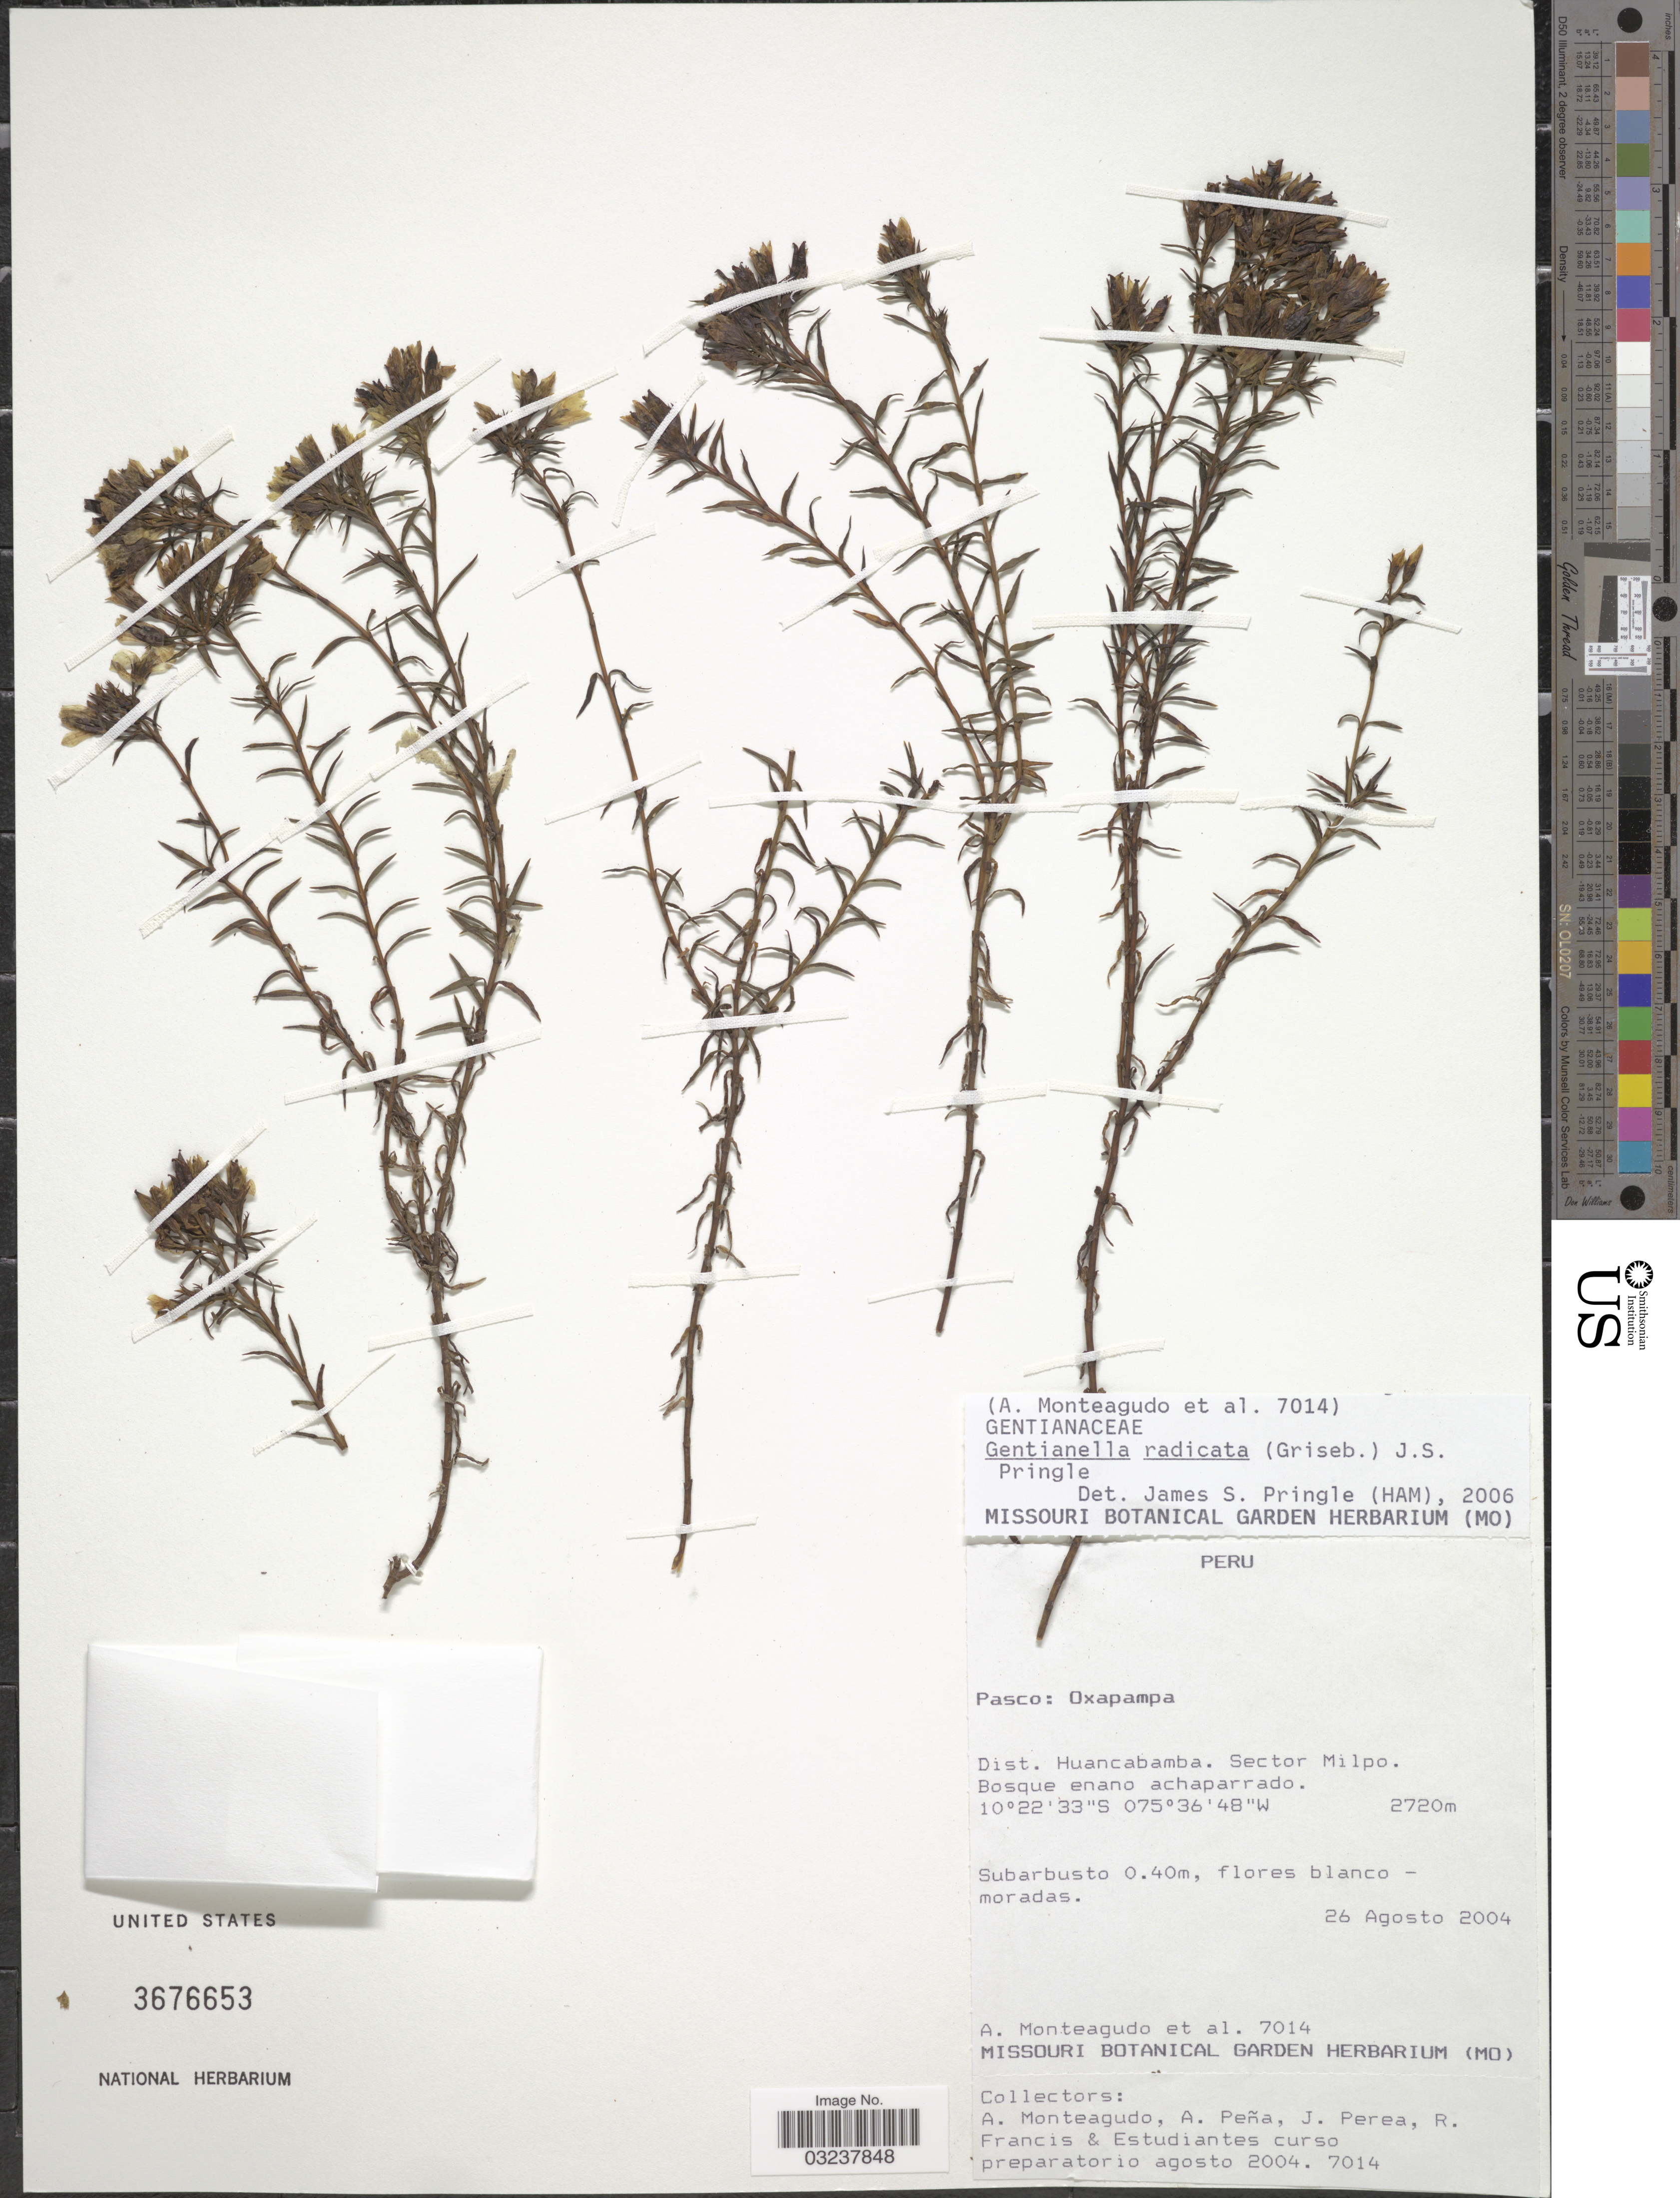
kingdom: Plantae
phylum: Tracheophyta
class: Magnoliopsida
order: Gentianales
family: Gentianaceae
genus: Gentianella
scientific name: Gentianella radicata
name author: (Griseb.) J.S. Pringle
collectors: A. Monteagudo, A. Peña, J. Perea, R. Francis & Estudiantes curso preparatorio agosto 2004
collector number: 7014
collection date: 2004-08-26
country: Peru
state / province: Pasco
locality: Oxapampa. Dist. Huancabamba, Sector Milpo.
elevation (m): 2720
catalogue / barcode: US 3676653